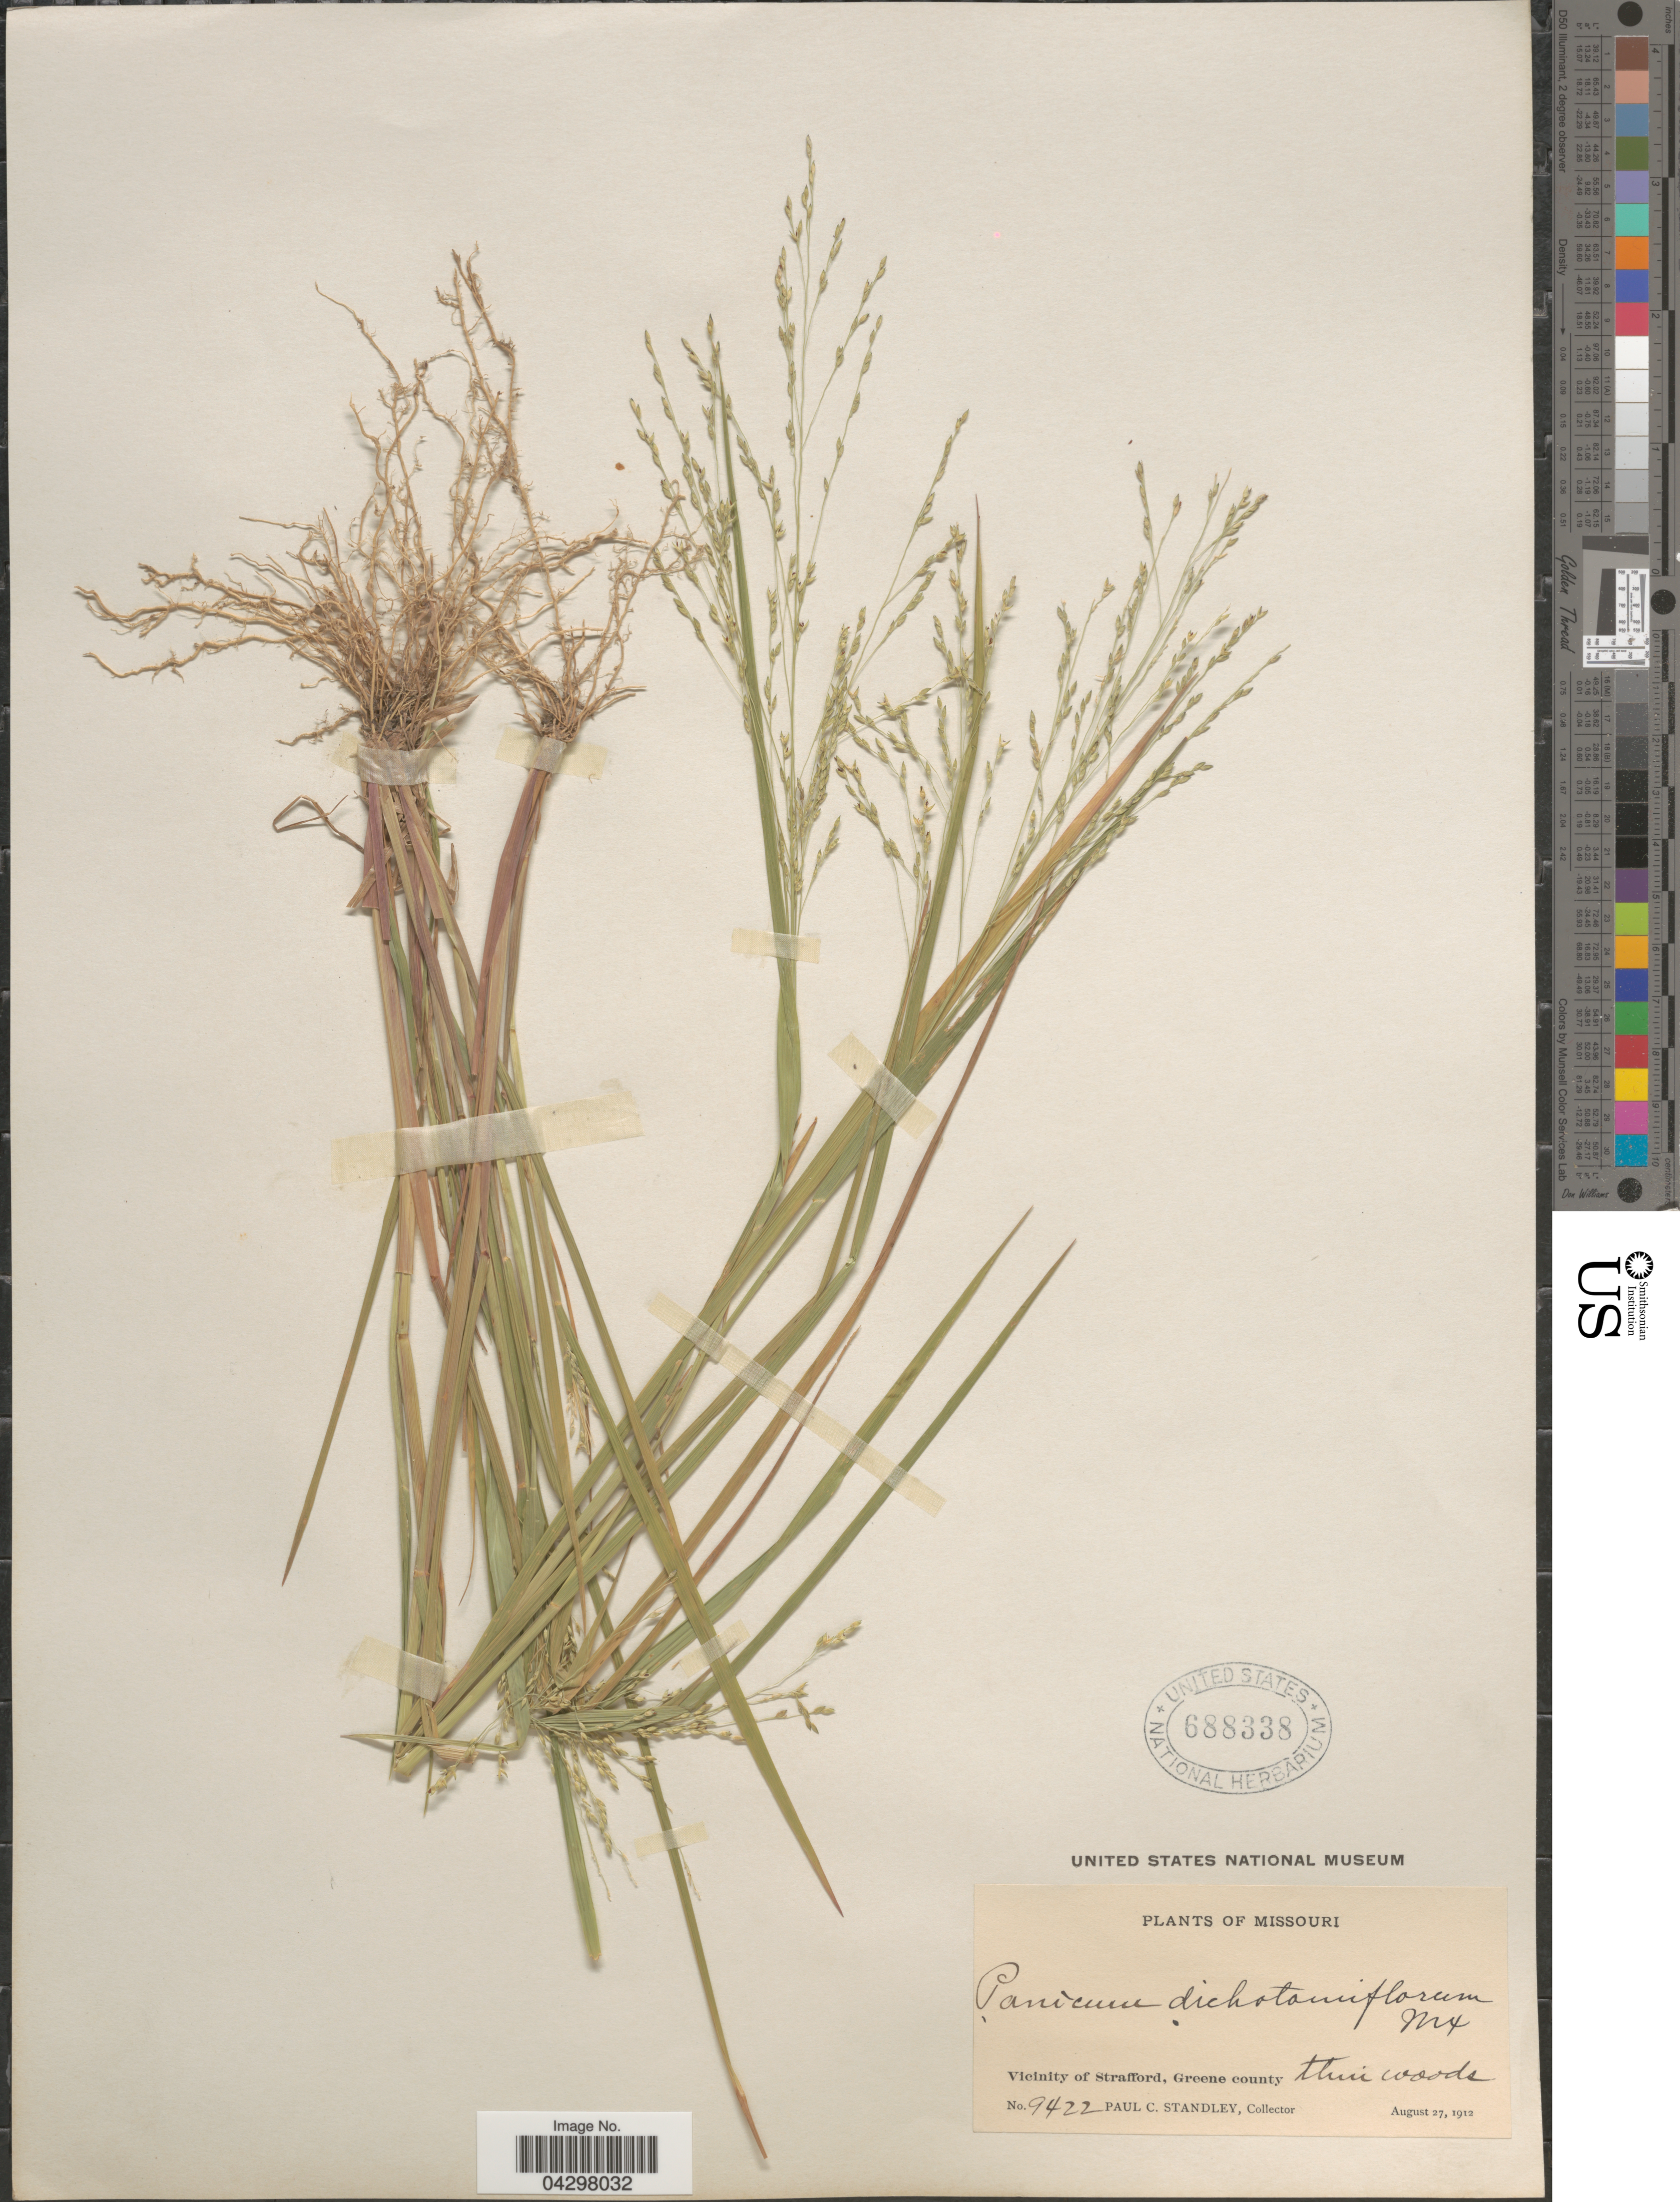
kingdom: Plantae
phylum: Tracheophyta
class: Liliopsida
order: Poales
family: Poaceae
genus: Panicum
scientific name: Panicum dichotomiflorum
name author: Michx.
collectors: P. C. Standley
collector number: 9422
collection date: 1912-08-27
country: United States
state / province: Missouri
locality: Vicinity of Strafford, Greene county.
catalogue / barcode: US 688338